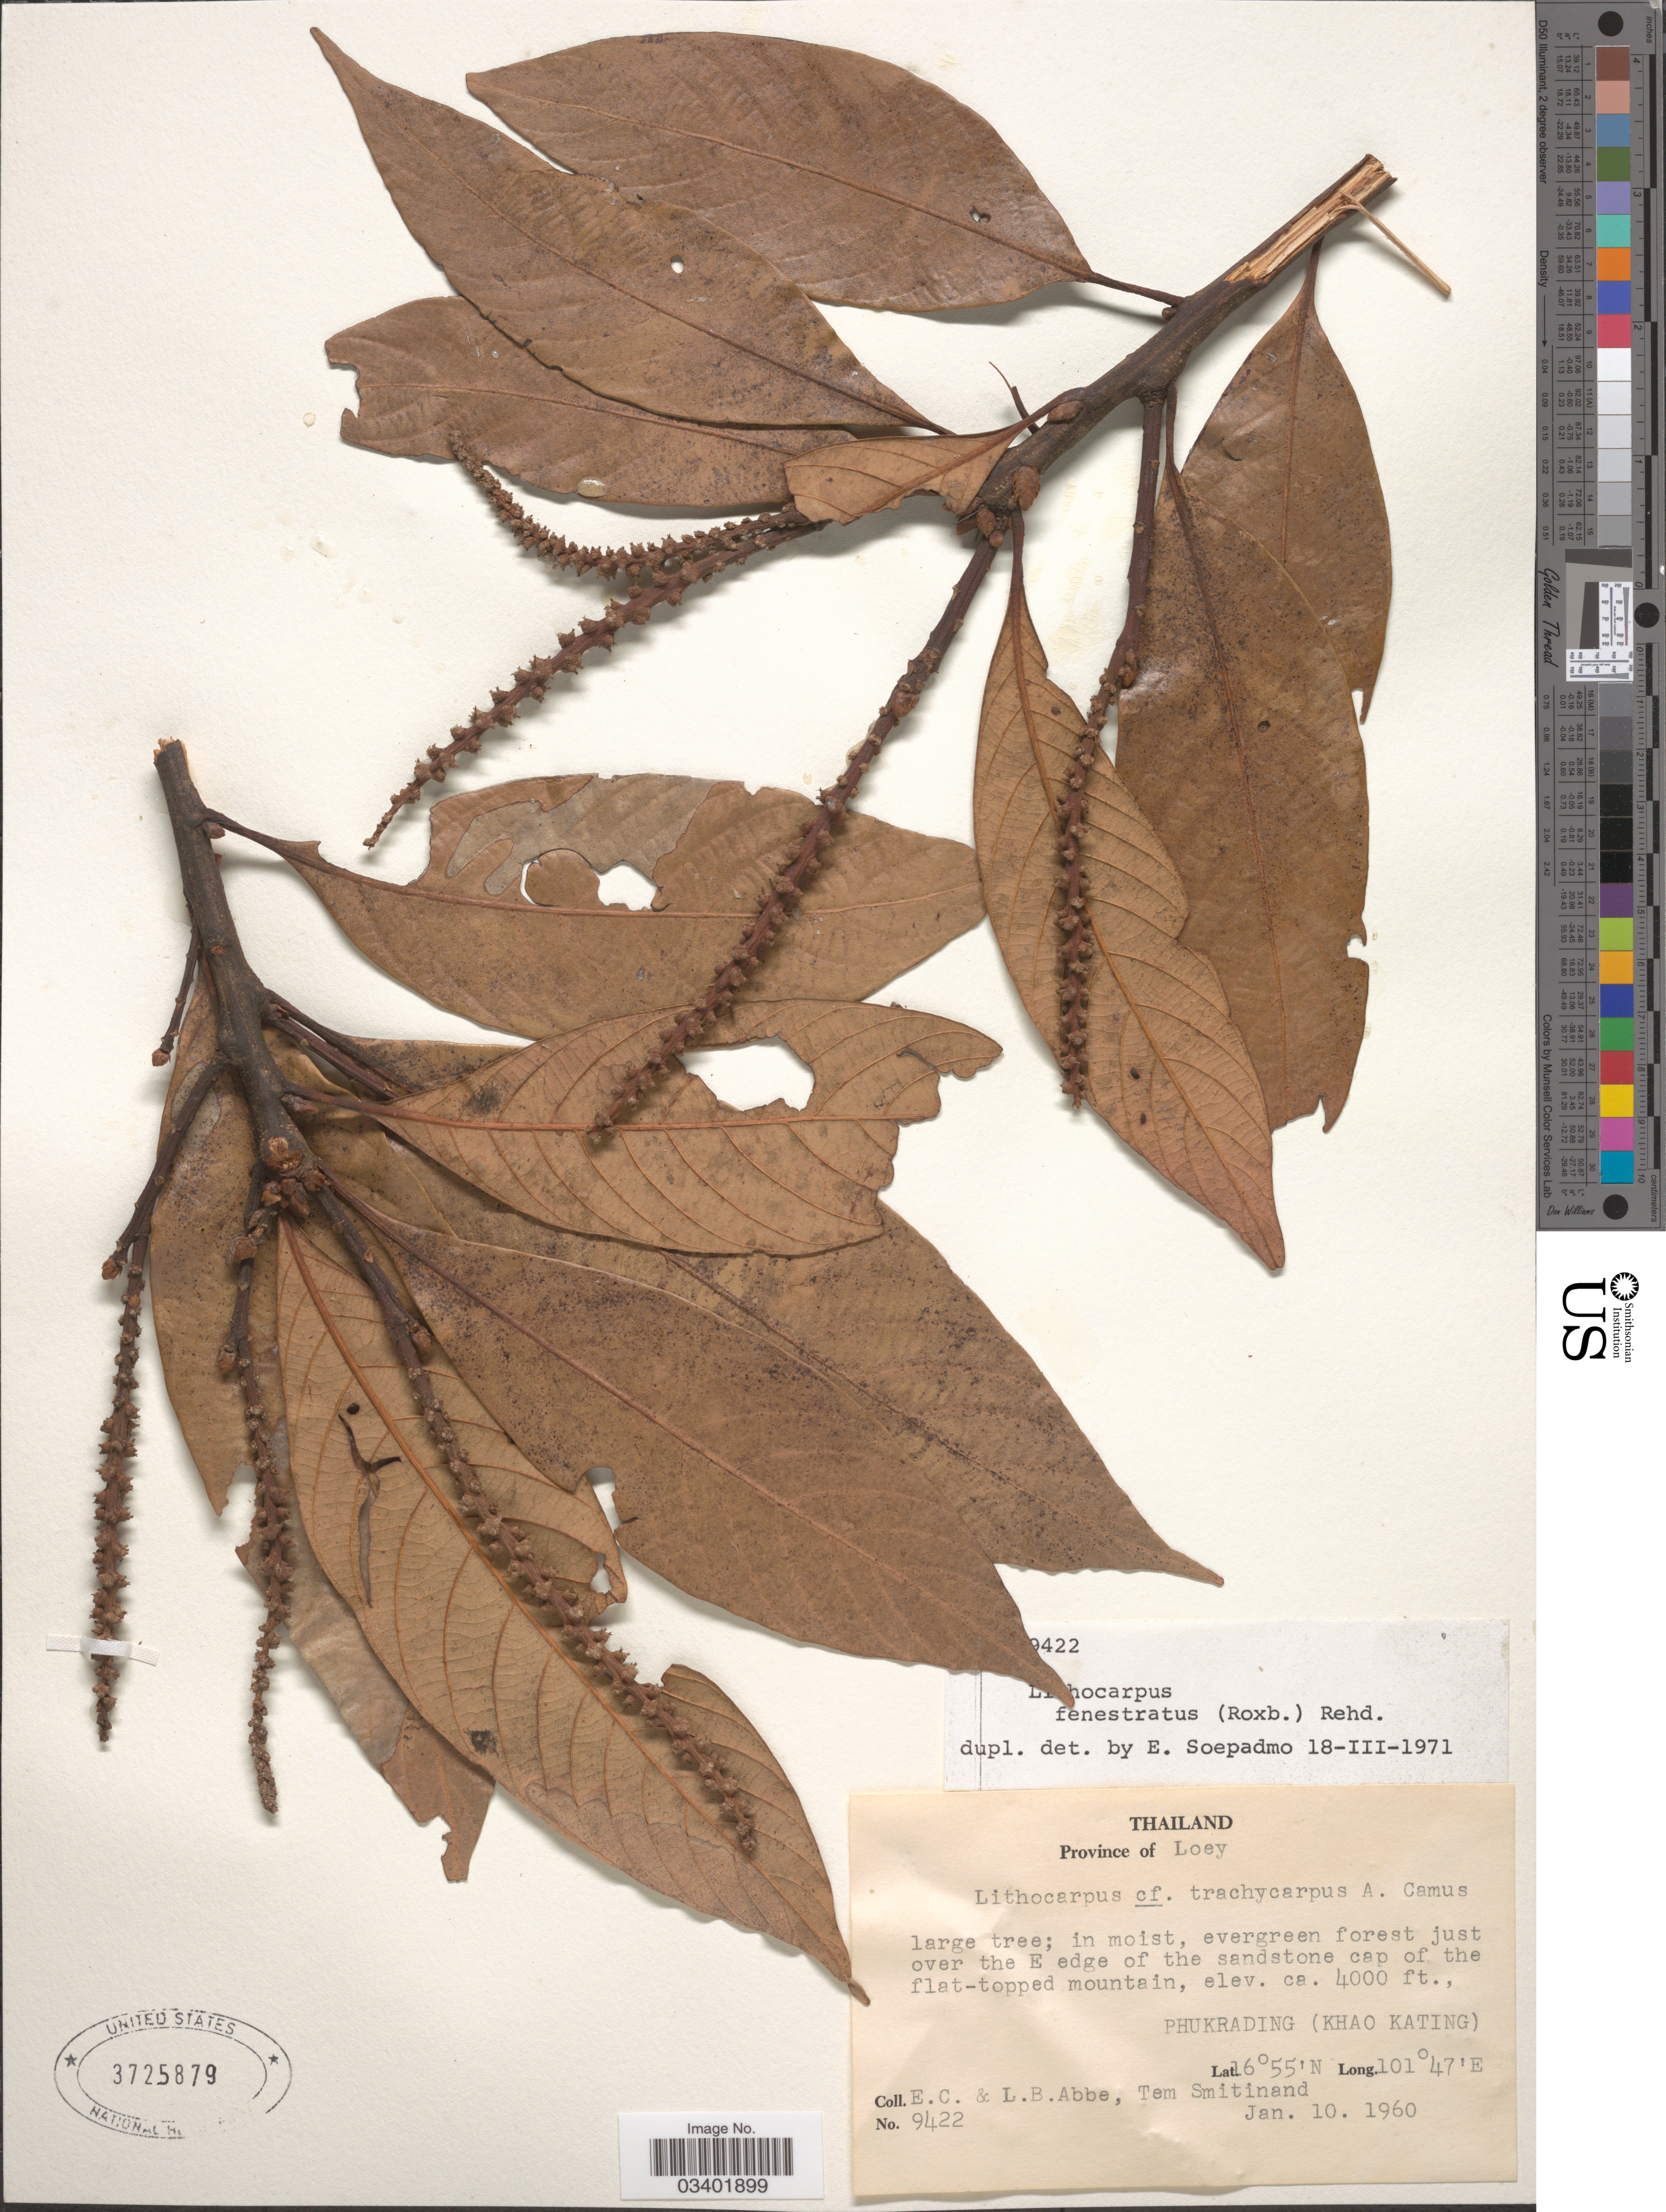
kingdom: Plantae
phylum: Tracheophyta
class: Magnoliopsida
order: Fagales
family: Fagaceae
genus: Lithocarpus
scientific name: Lithocarpus fenestratus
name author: (Roxb.) Rehder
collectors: E. C. Abbe, L. B. Abbe & T. Smitinand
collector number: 9422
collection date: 1960-01-10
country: Thailand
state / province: Loei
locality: Province of Loey. Just over the E edge of the sandstone cap of the flat-topped mountain. Phukrading (Khao Kating).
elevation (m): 1219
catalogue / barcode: US 3725879